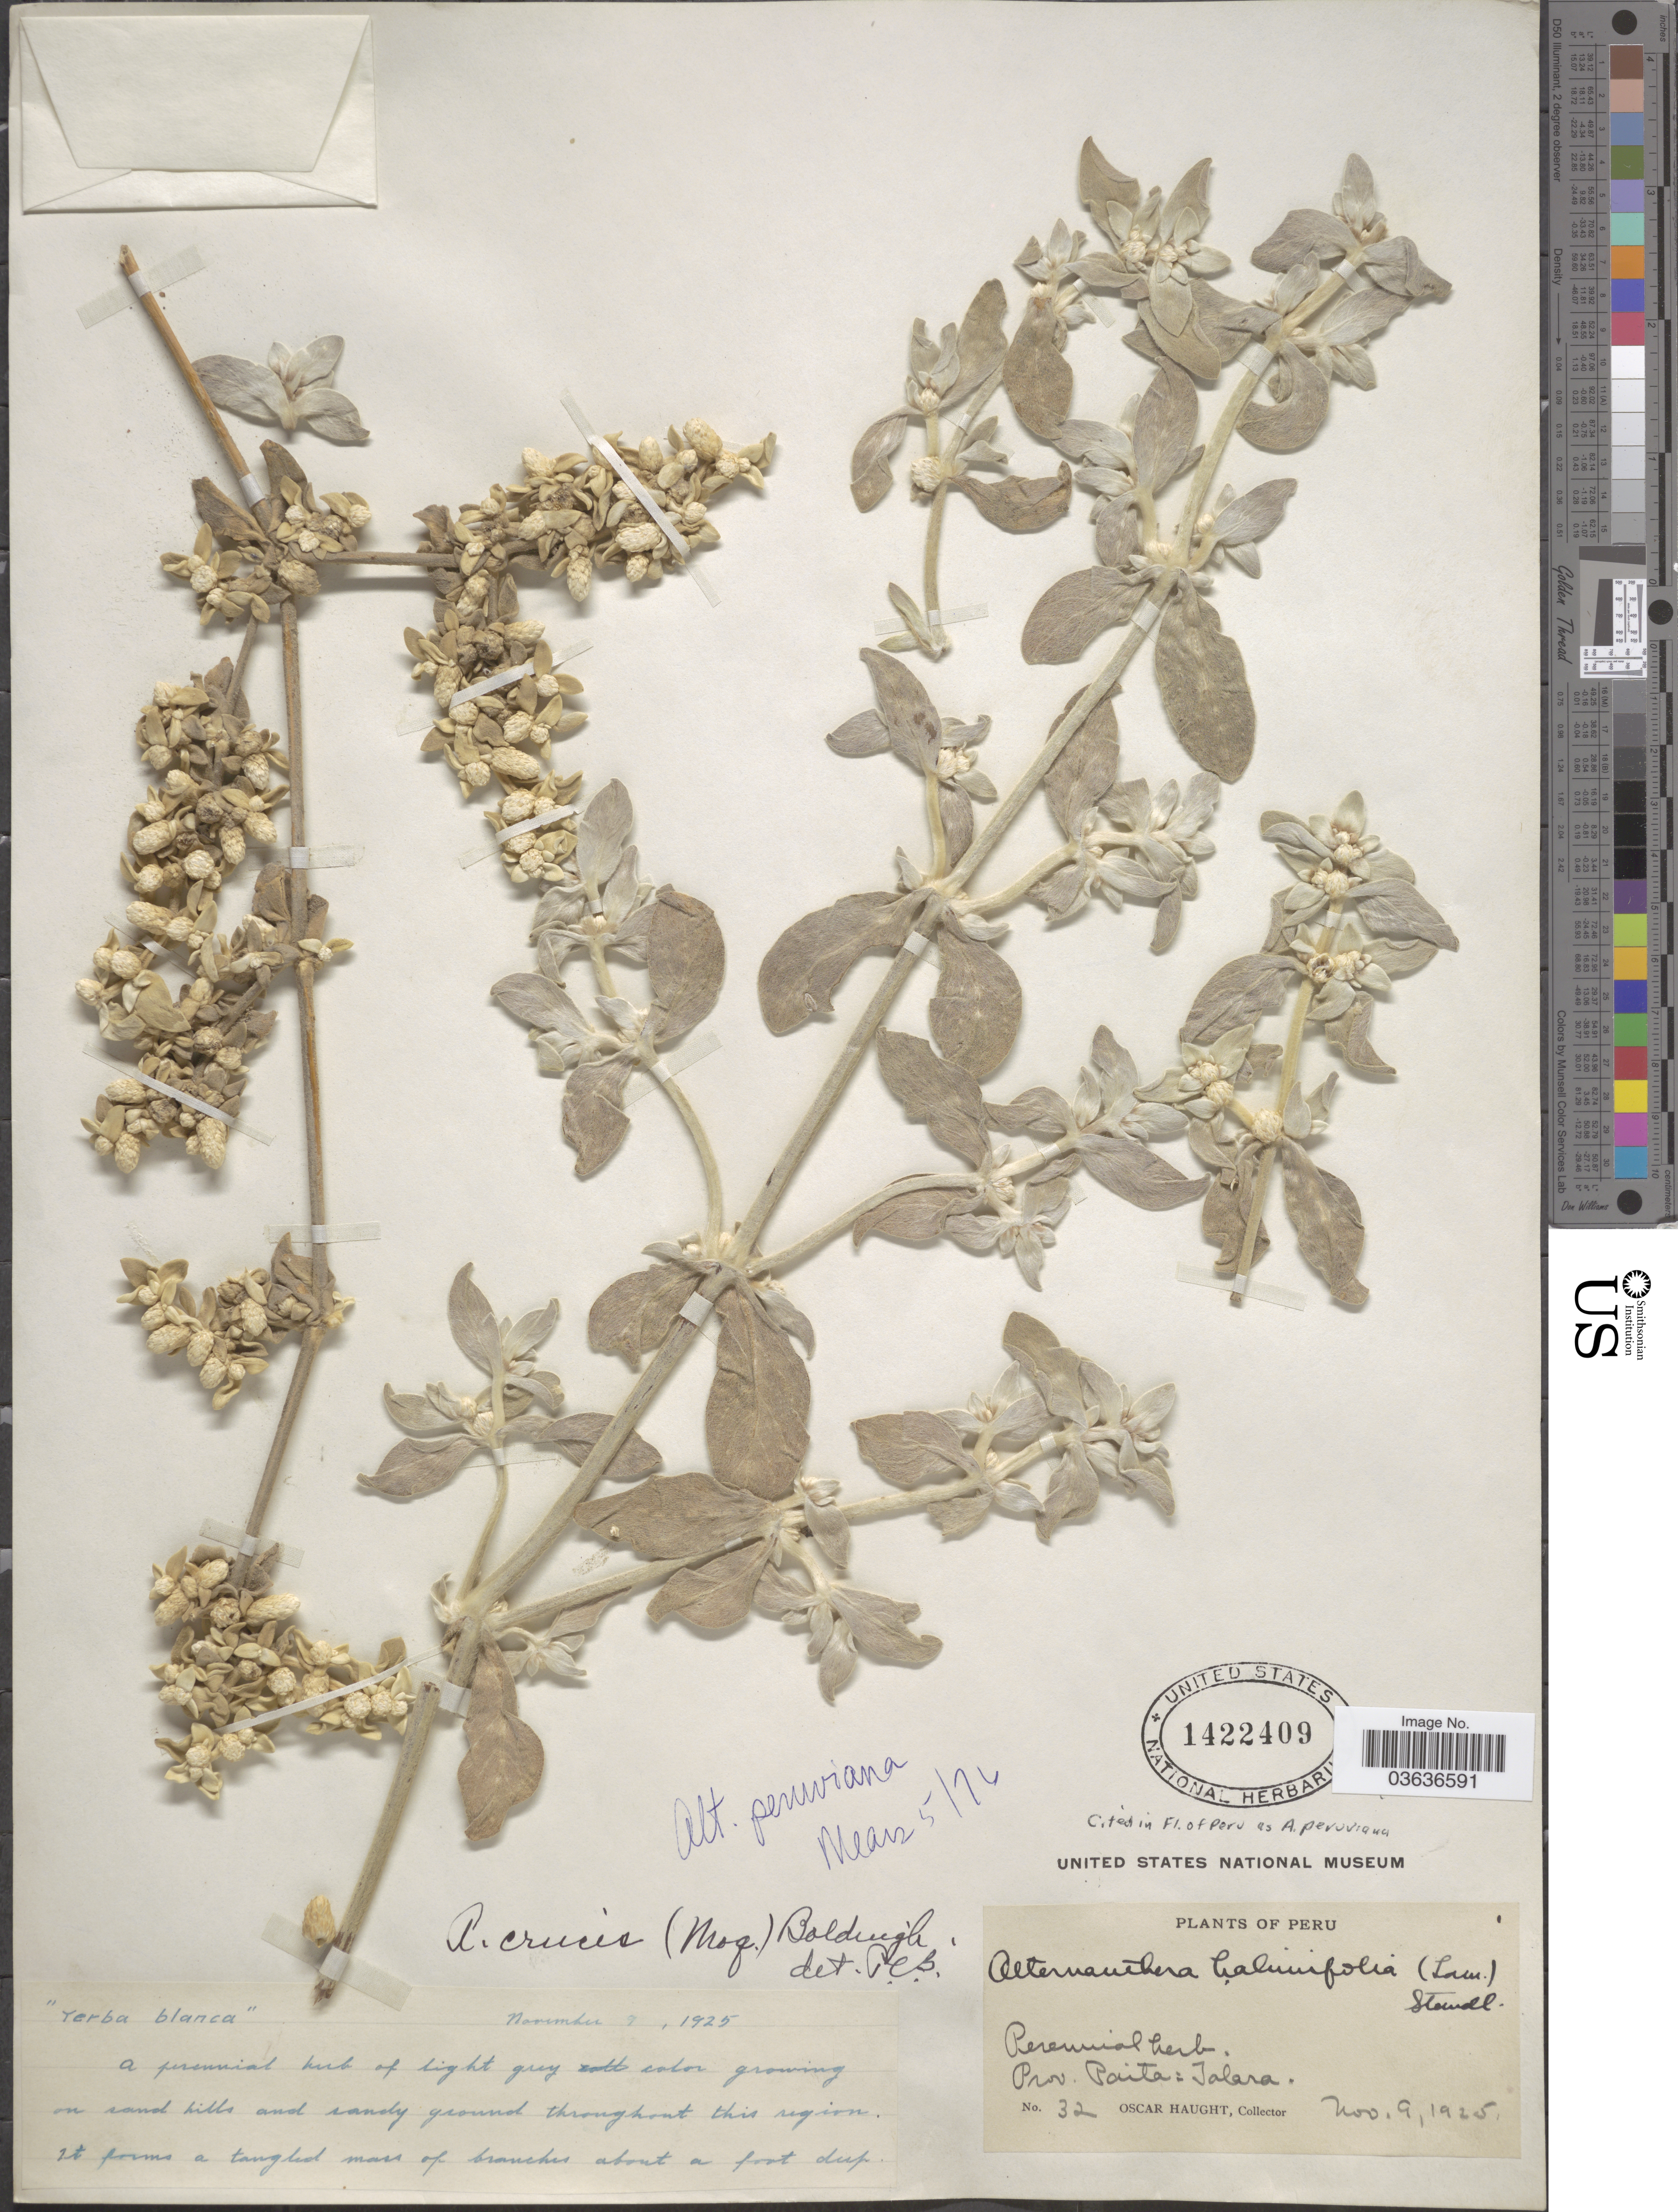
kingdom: Plantae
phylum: Tracheophyta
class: Magnoliopsida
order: Caryophyllales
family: Amaranthaceae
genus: Alternanthera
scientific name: Alternanthera peruviana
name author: (Moq.) Suess.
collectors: O. Haught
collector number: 32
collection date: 1925-11-09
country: Peru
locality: Prov. Paita: Talara.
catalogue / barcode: US 1422409